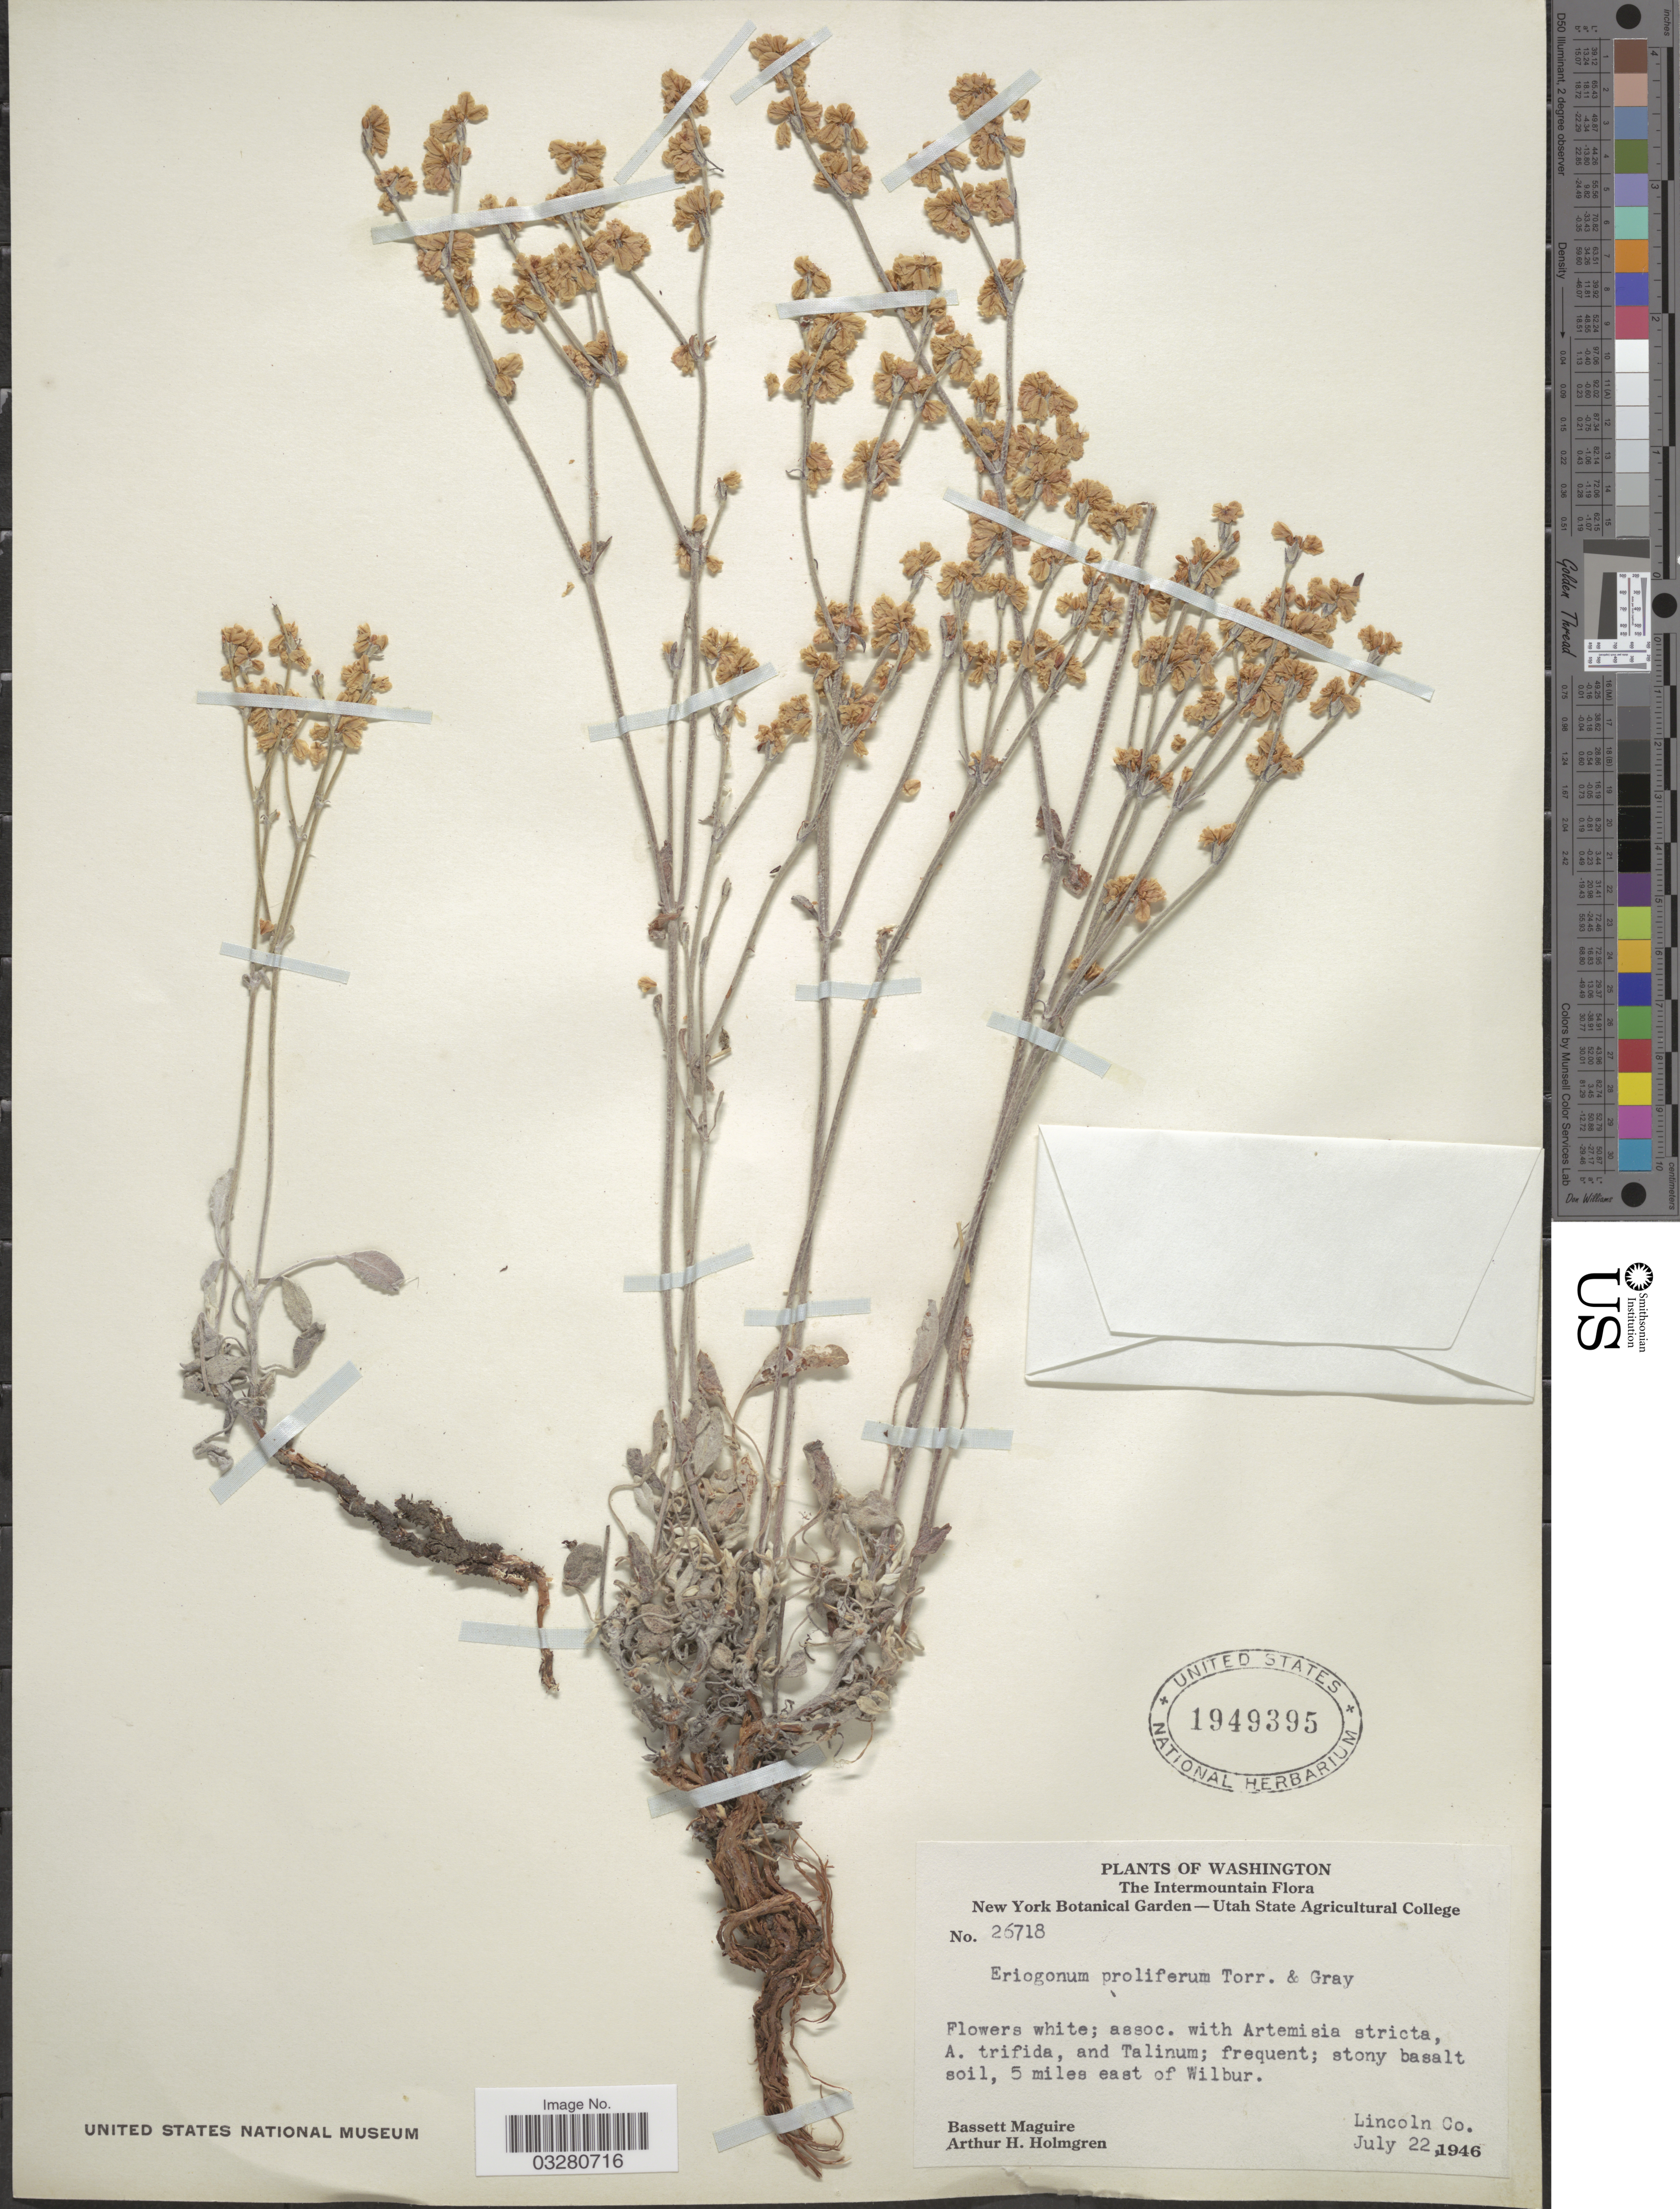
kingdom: Plantae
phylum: Tracheophyta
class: Magnoliopsida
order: Caryophyllales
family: Polygonaceae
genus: Eriogonum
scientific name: Eriogonum strictum subsp. proliferum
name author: (Torr. & A. Gray) S. Stokes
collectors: B. Maguire & A. H. Holmgren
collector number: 26718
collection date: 1946-07-22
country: United States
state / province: Washington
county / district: Lincoln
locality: Intermountain. Stony basalt soil, 5 miles east of Wilbur. Lincoln Co.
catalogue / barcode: US 1949395